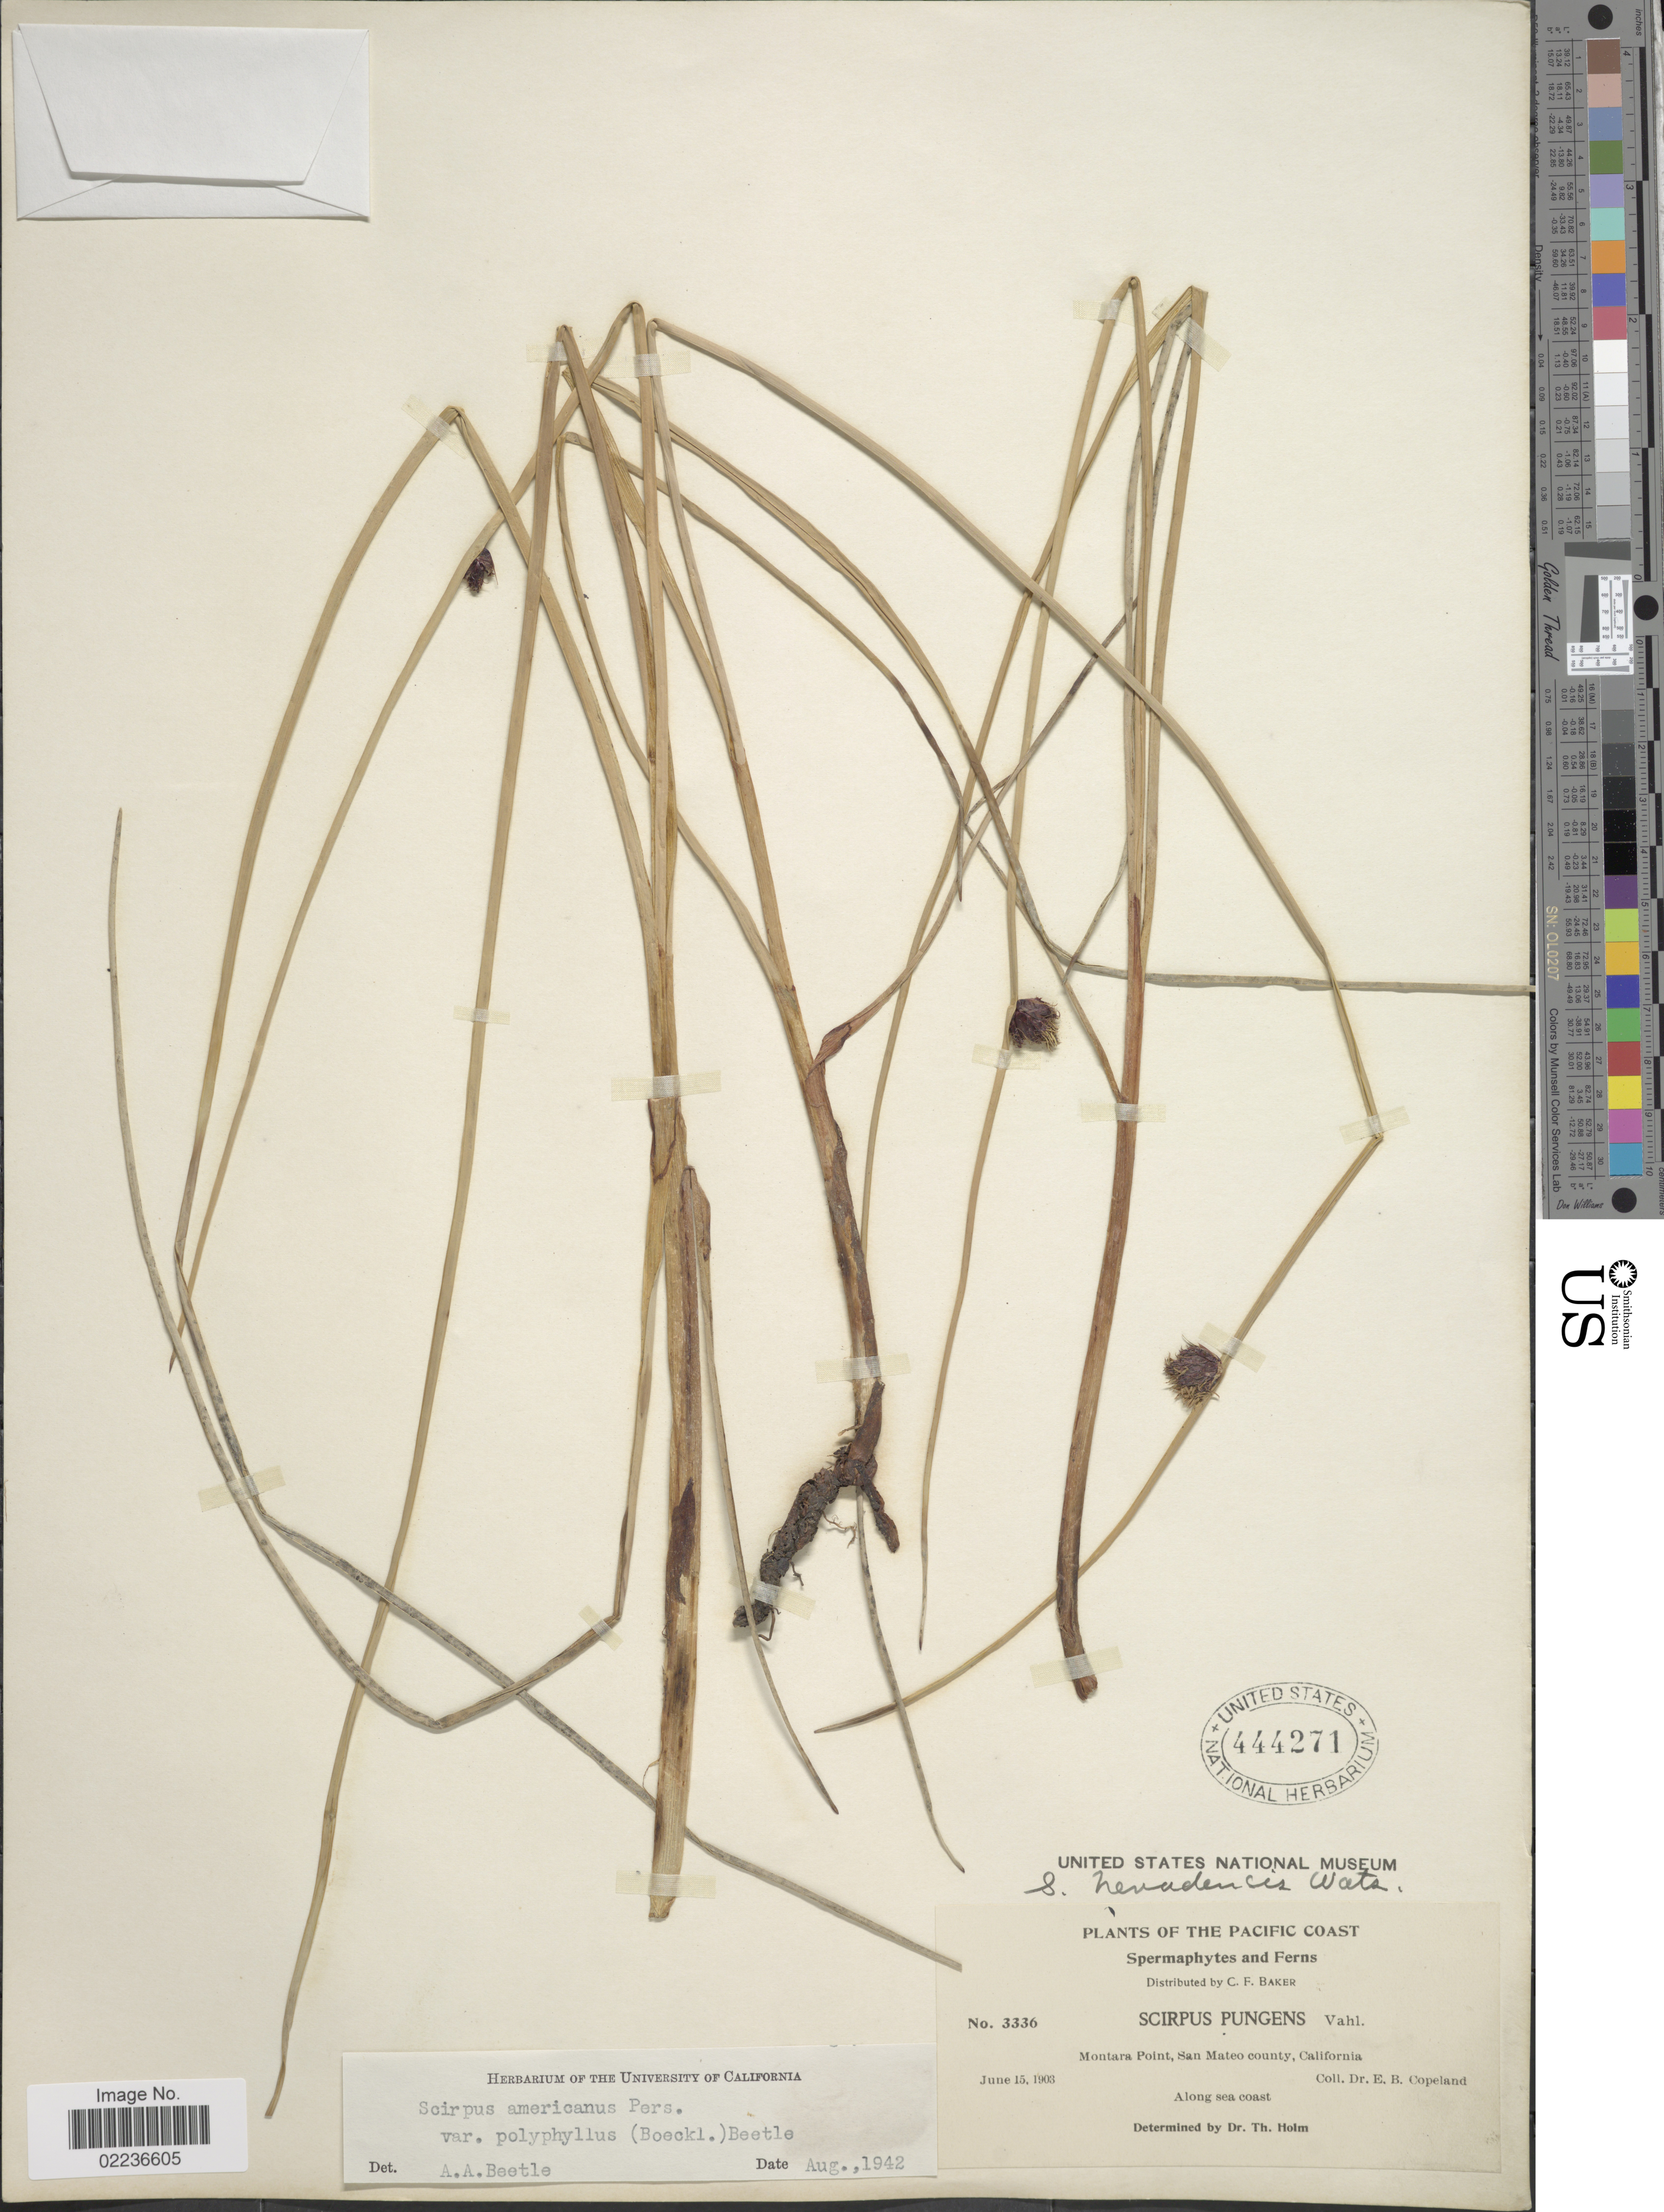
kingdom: Plantae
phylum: Tracheophyta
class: Liliopsida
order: Poales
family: Cyperaceae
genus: Schoenoplectus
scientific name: Schoenoplectus pungens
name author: (Vahl) Palla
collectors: E. B. Copeland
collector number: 3336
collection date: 1903-06-15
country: United States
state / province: California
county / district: San Mateo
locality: Pacific Coast, Montara Point, San Mateo county, along sea coast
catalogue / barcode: US 444271